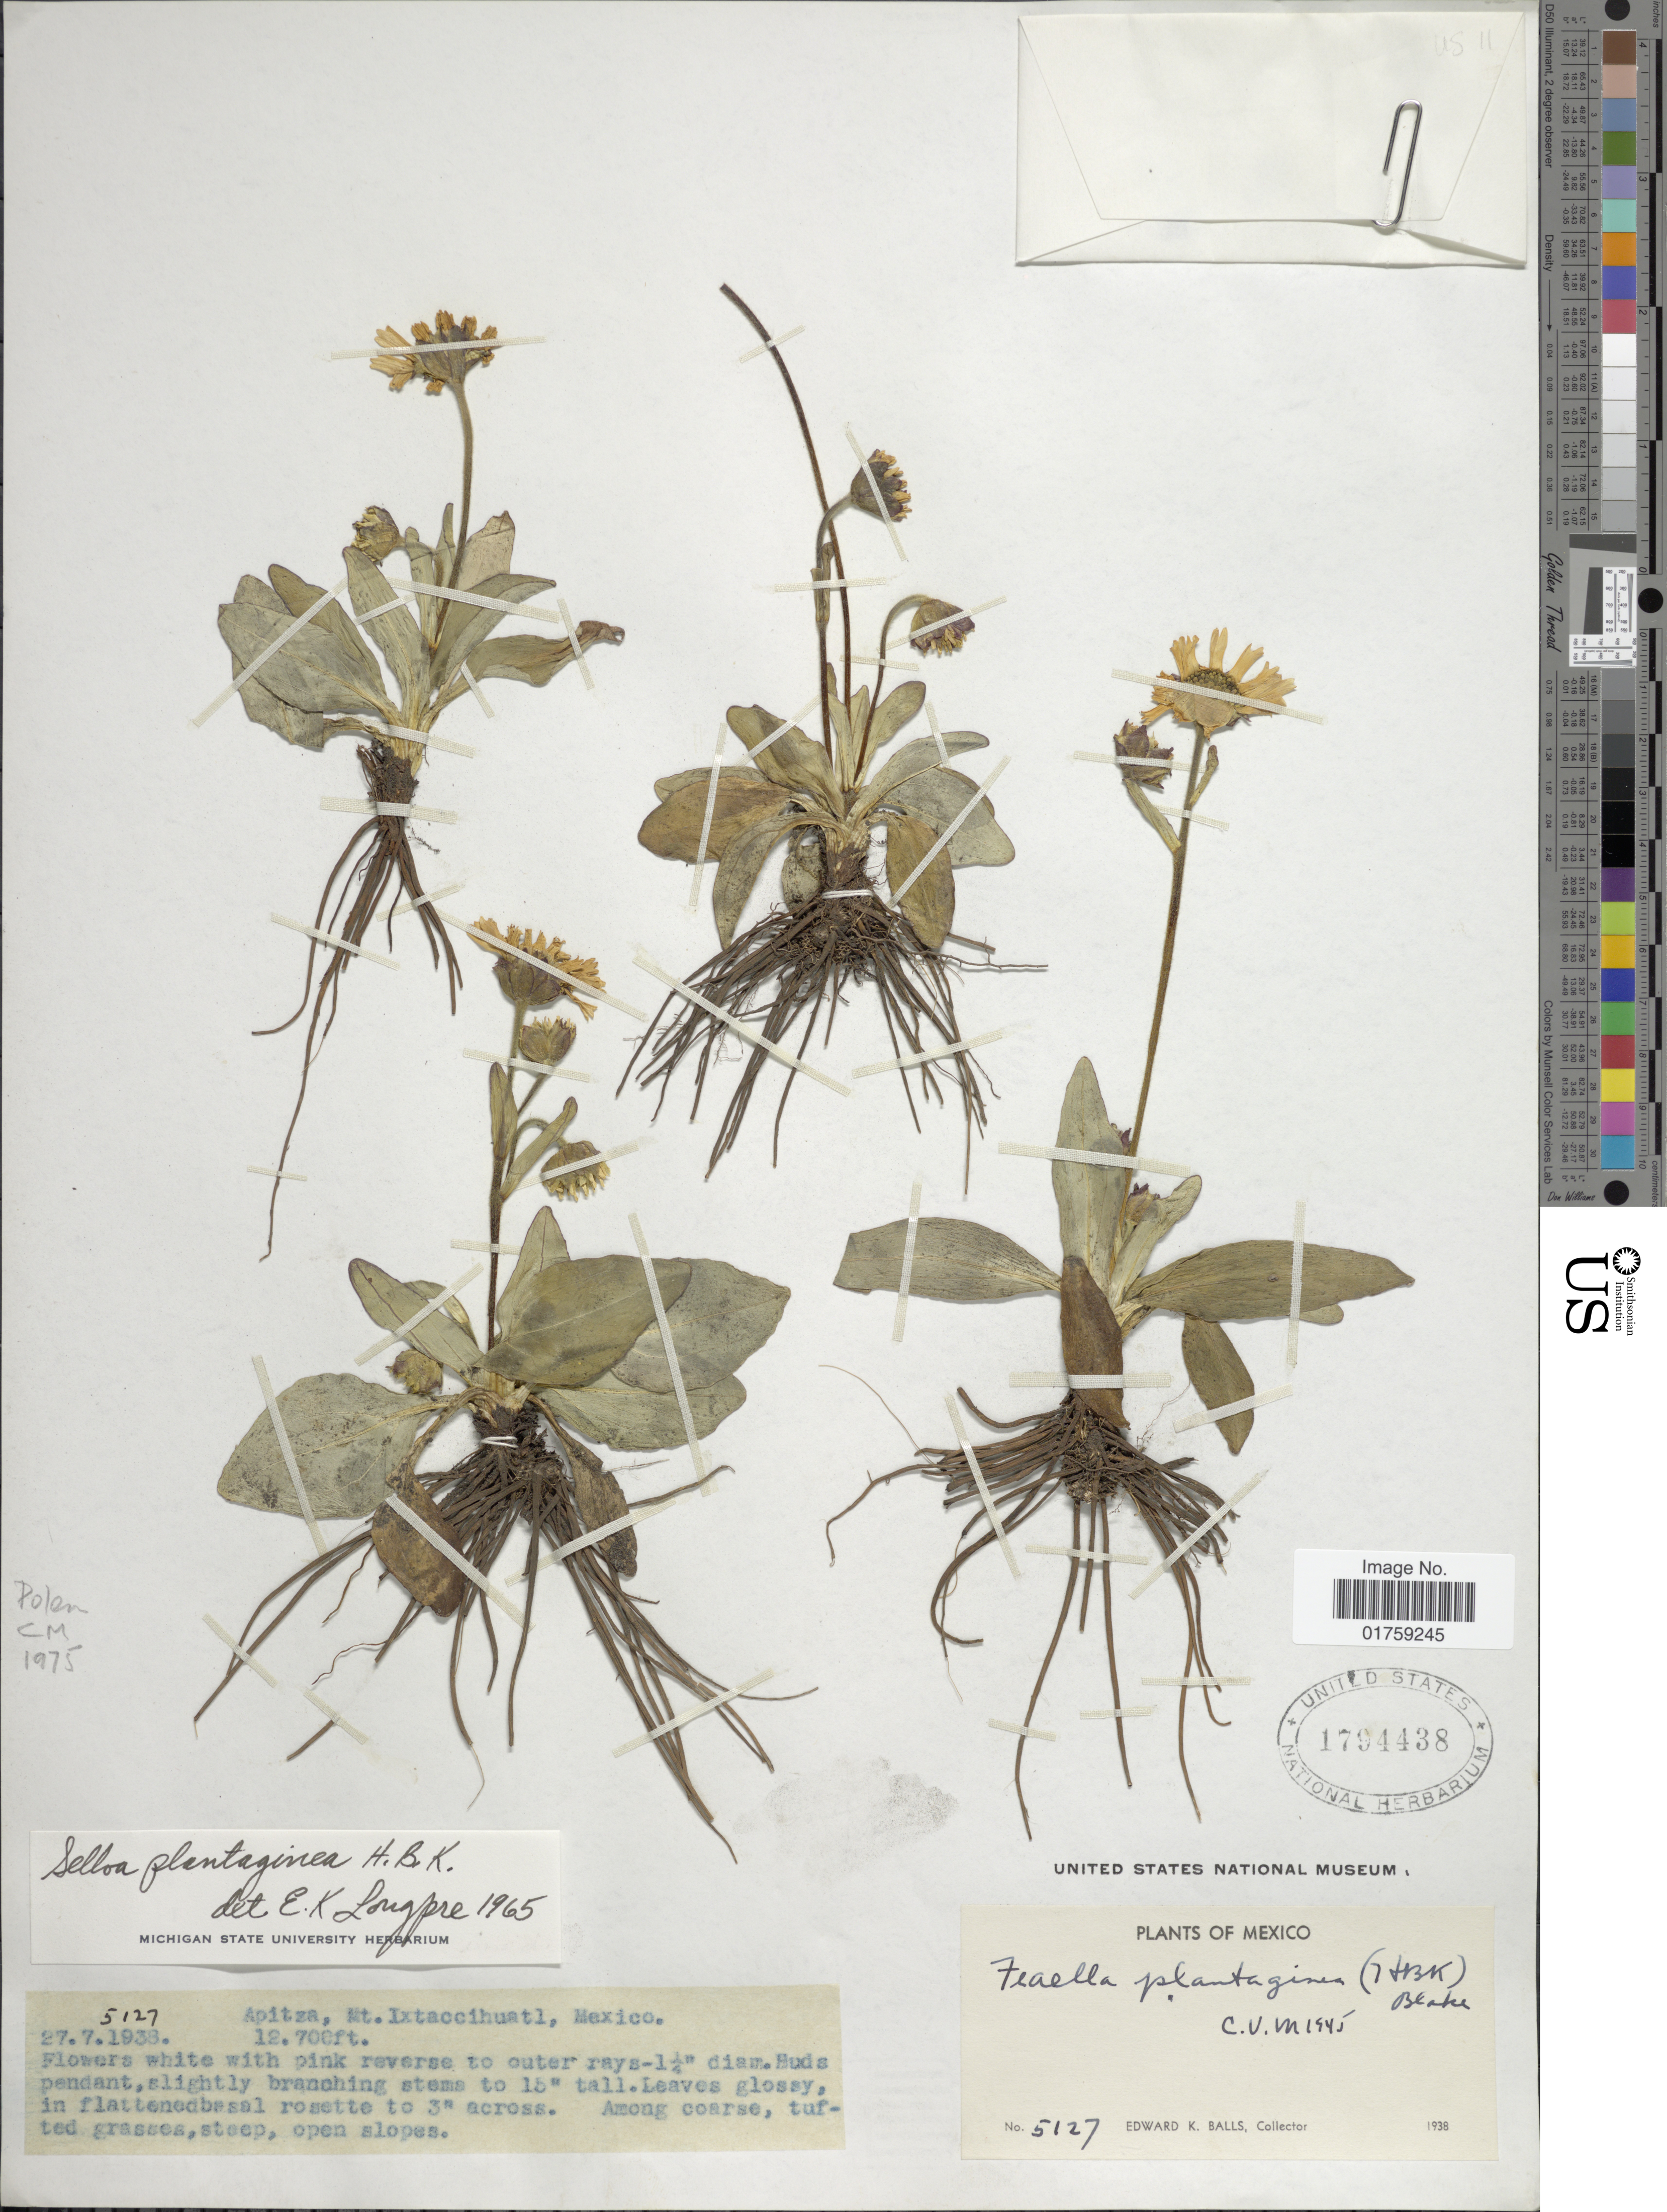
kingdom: Plantae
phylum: Tracheophyta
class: Magnoliopsida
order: Asterales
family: Asteraceae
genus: Selloa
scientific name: Selloa plantaginea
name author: Kunth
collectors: E. K. Balls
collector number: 5127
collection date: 1938-07-27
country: Mexico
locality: México, Apitza, Mt. Ixtaccihuatl, Mexico.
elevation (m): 3871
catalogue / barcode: US 1794438